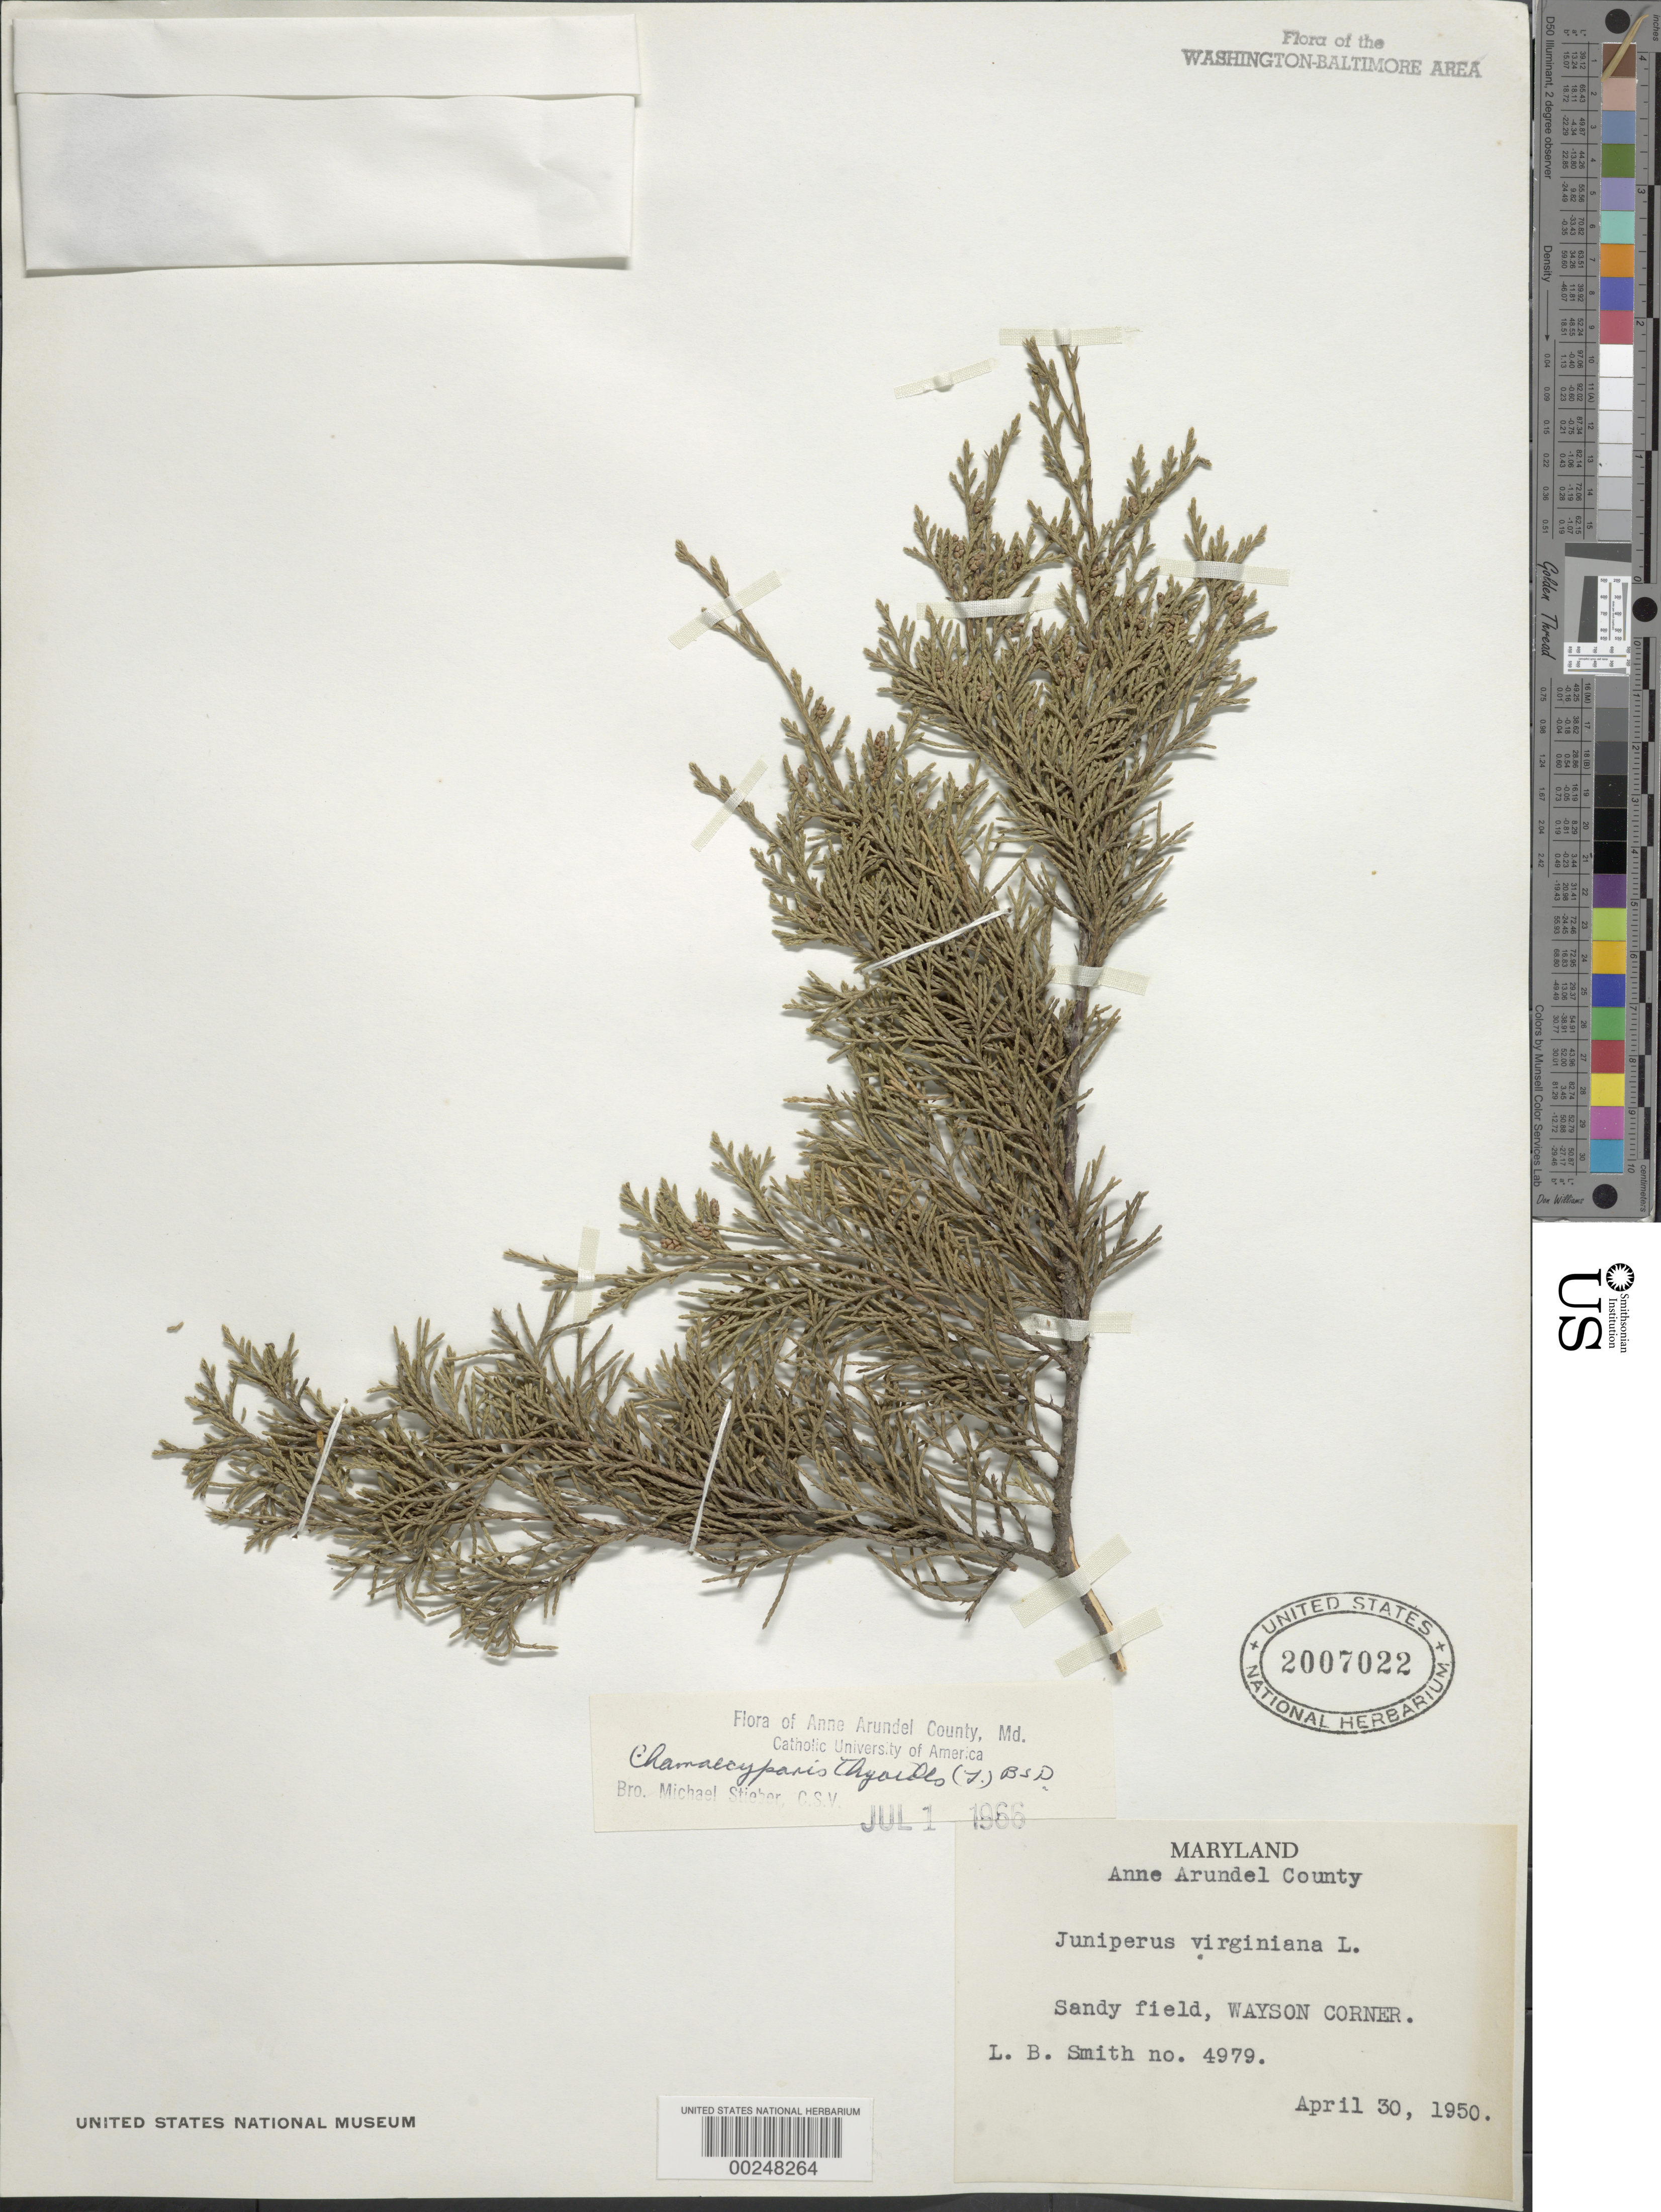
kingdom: Plantae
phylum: Tracheophyta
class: Pinopsida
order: Pinales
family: Cupressaceae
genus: Chamaecyparis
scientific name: Chamaecyparis thyoides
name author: (L.) Britton, Stearns & Poggenb.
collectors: L. Smith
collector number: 4979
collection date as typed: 30 Apr 1950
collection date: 1950-04-30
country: United States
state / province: Maryland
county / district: Anne Arundel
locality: Waysons Corner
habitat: Sandy field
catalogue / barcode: US 2007022